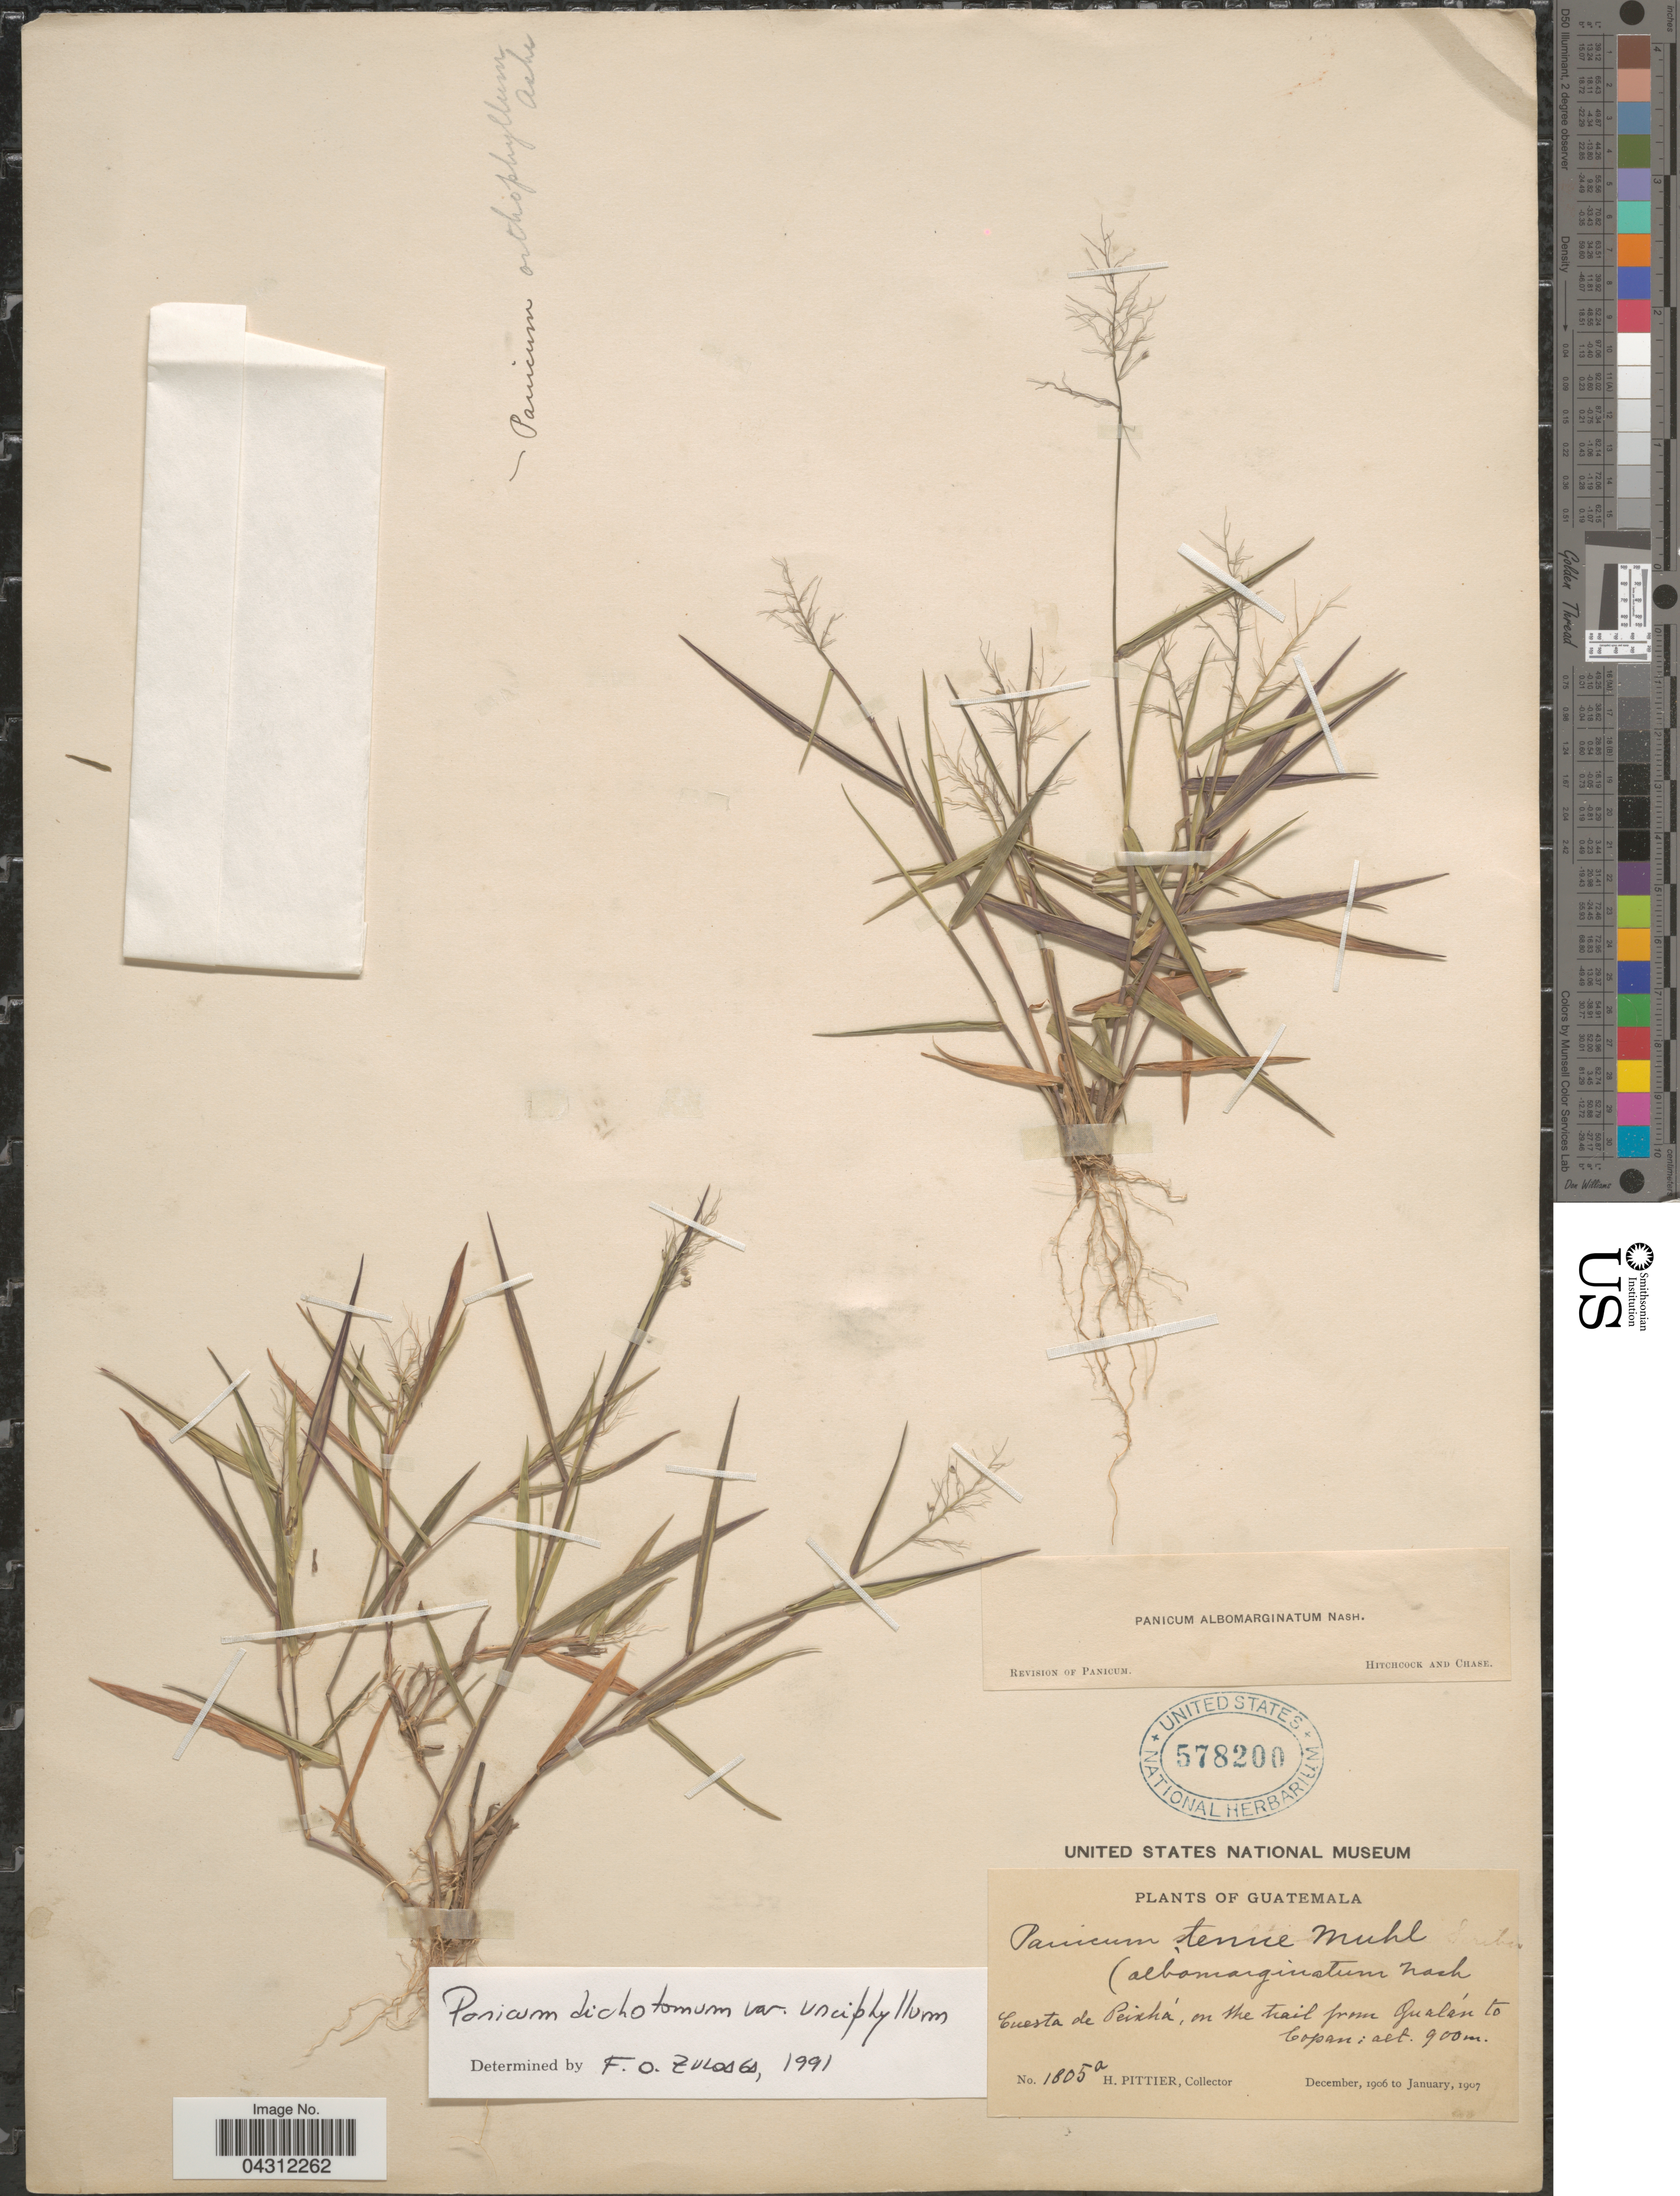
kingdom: Plantae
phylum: Tracheophyta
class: Liliopsida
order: Poales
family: Poaceae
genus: Dichanthelium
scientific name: Dichanthelium dichotomum var. unciphyllum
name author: (Trin.) Davidse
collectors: H. F. Pittier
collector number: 1805a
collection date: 1906-12/1907-01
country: Guatemala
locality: Cuesta de Peixhá, on the trail from Qualán to Copan.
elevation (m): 900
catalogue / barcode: US 578200